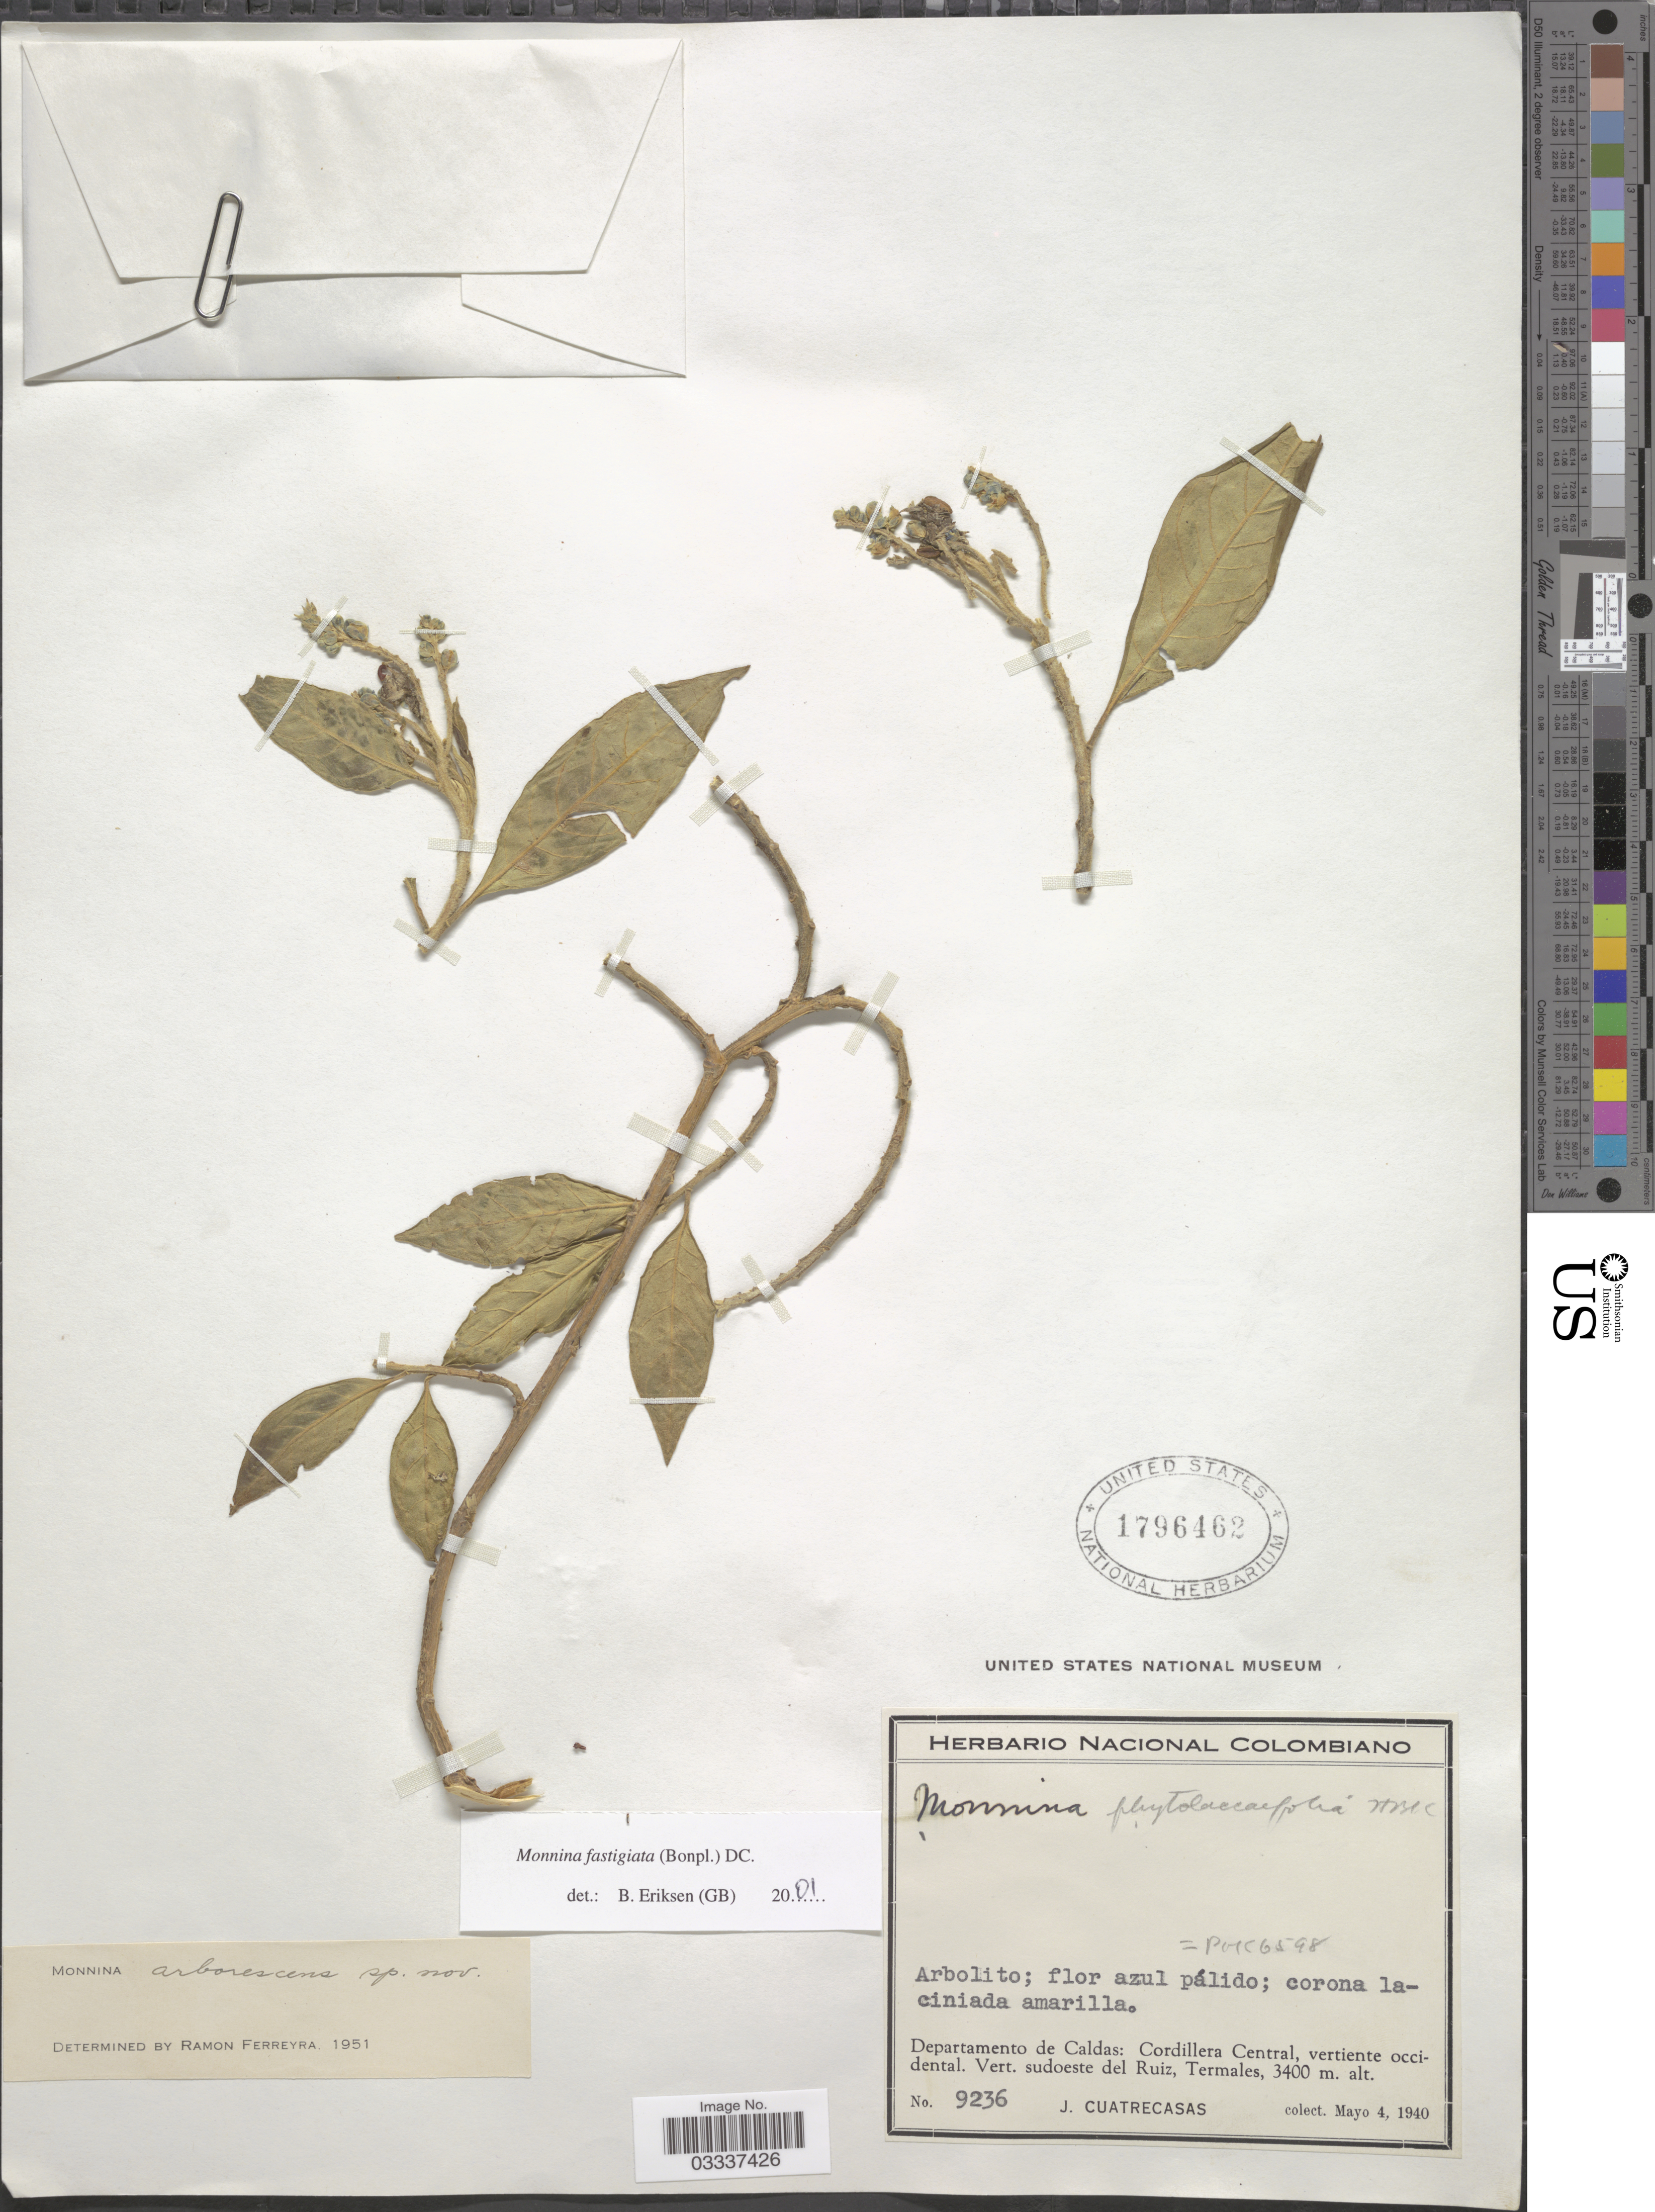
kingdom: Plantae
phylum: Tracheophyta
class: Magnoliopsida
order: Fabales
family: Polygalaceae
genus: Monnina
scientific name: Monnina fastigiata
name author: (Bonpl.) DC.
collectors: J. Cuatrecasas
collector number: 9236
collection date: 1940-05-04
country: Colombia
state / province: Caldas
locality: Departamento de Caldas: Cordillera Central, vertiente occidental. Vert. sudoeste del Ruiz, Termales.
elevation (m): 3400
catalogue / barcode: US 1796462